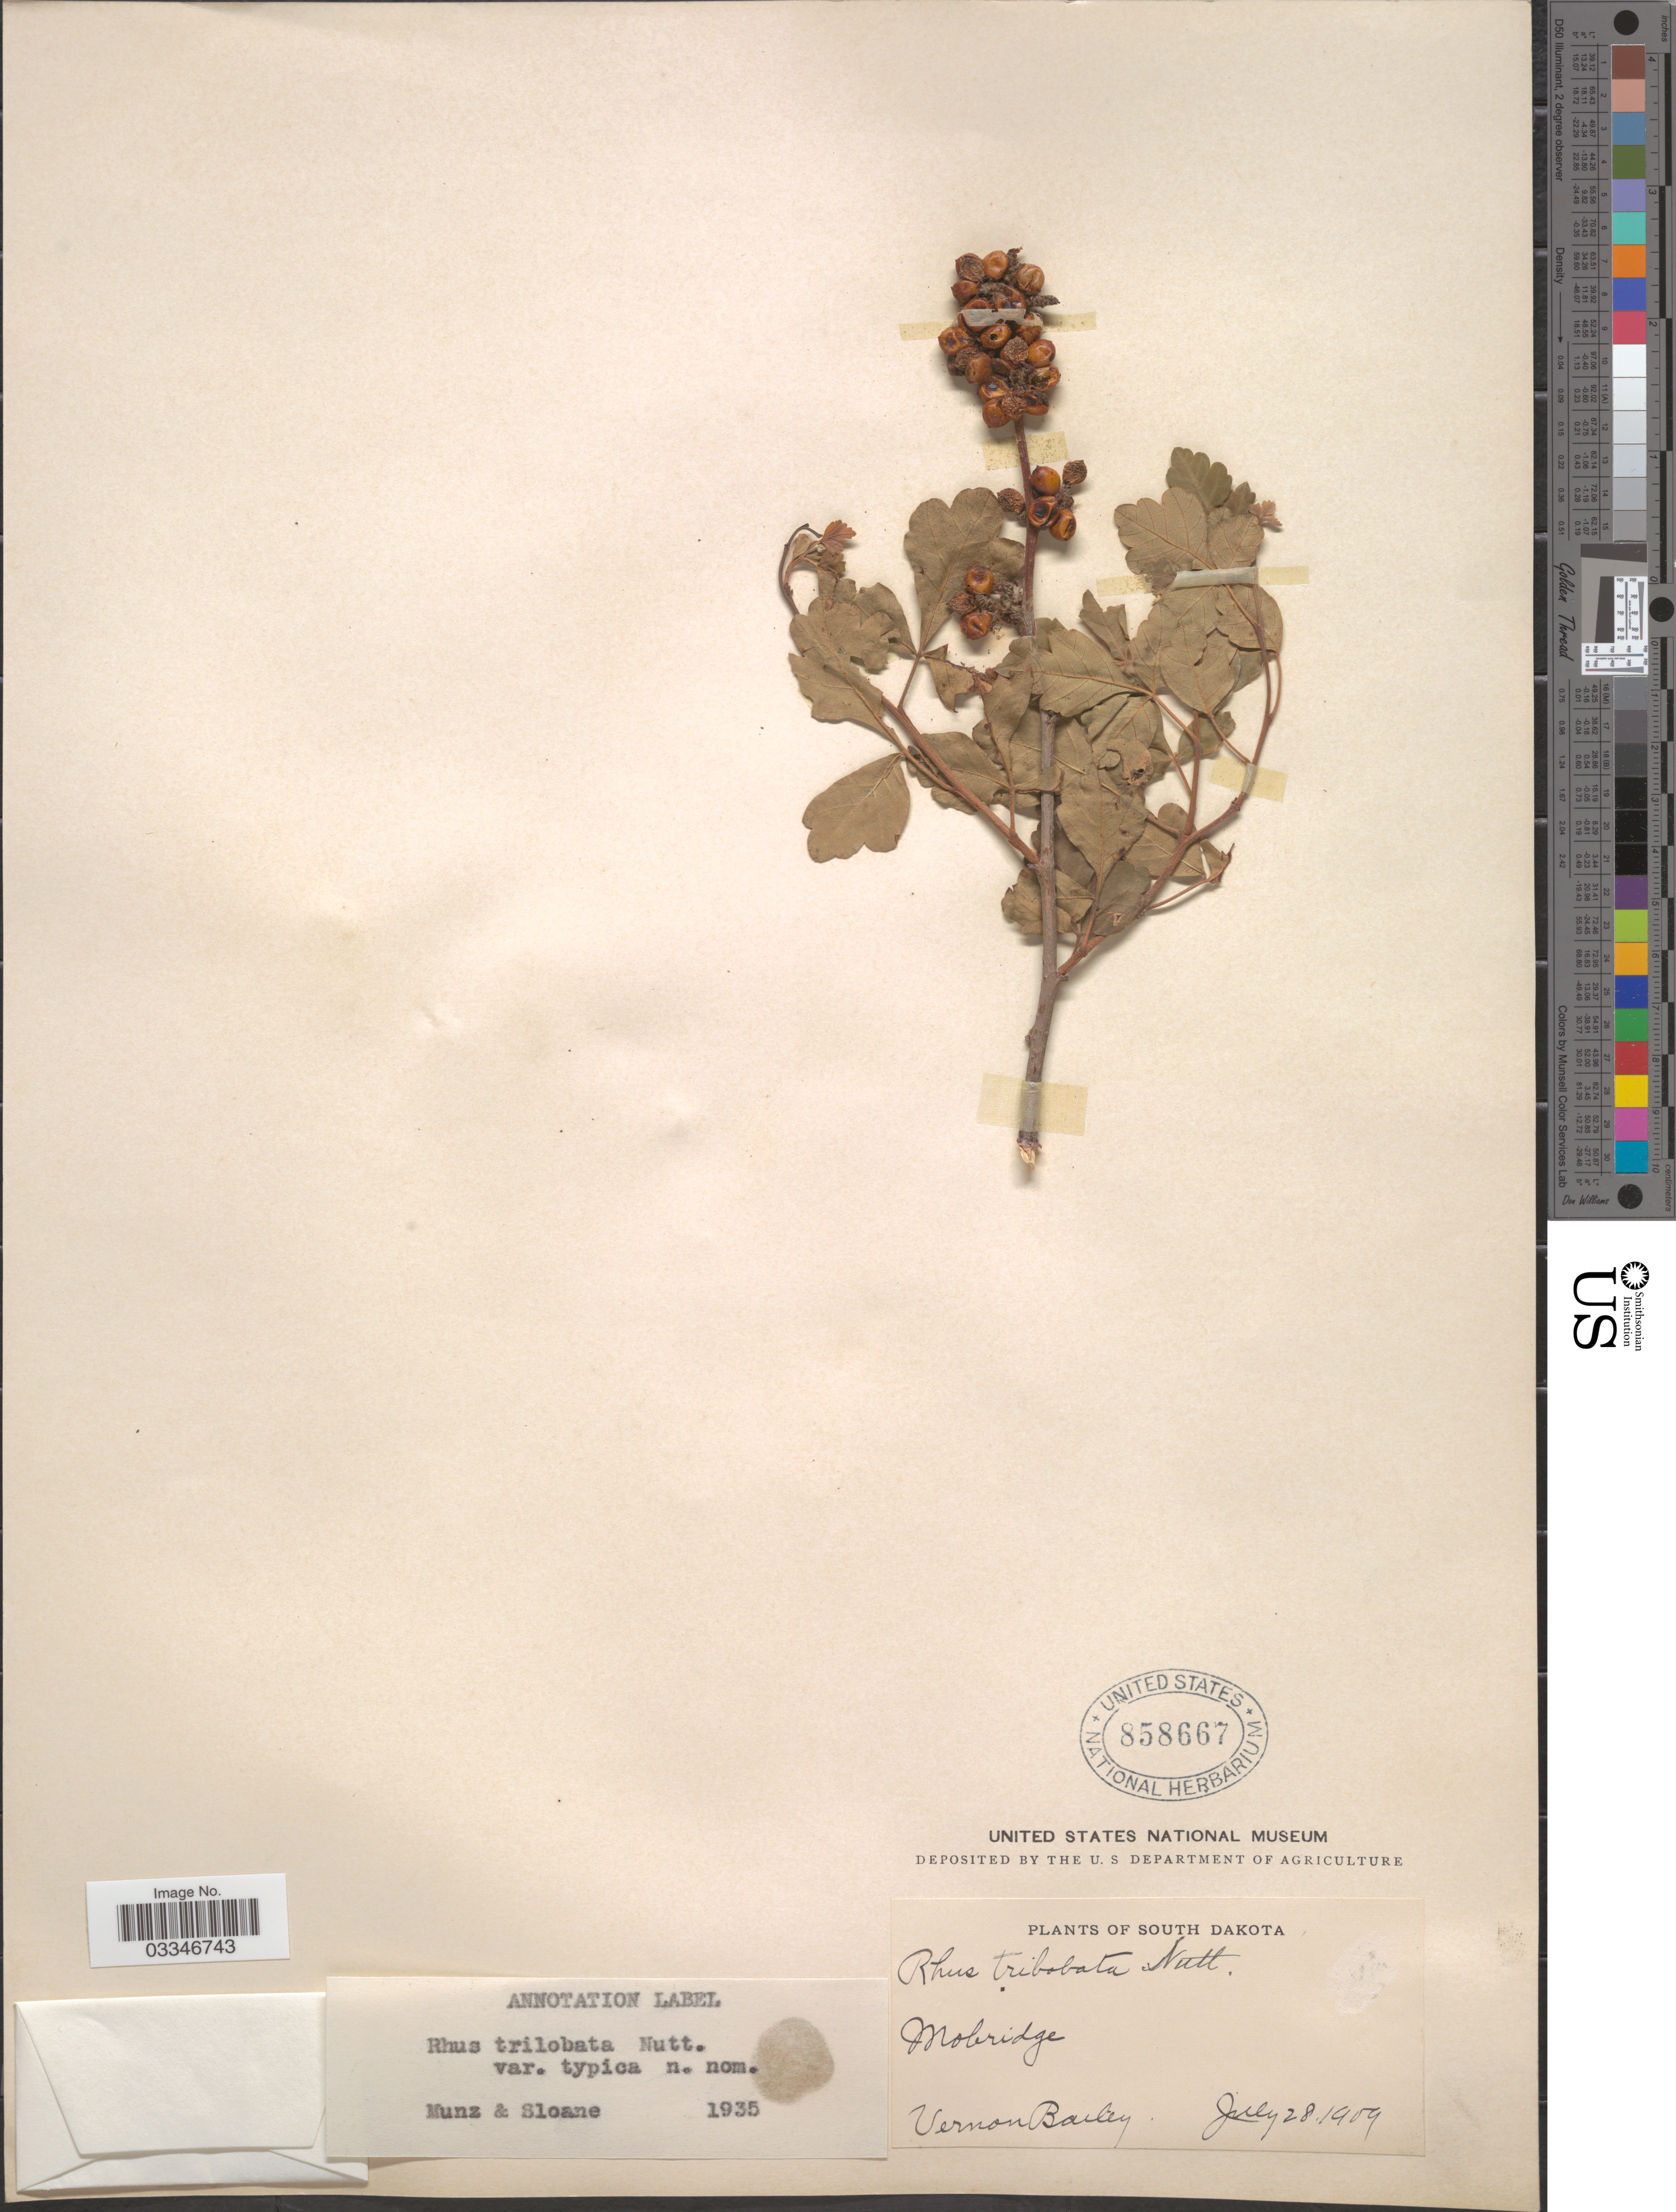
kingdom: Plantae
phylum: Tracheophyta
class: Magnoliopsida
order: Sapindales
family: Anacardiaceae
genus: Rhus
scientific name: Rhus trilobata var. typica Munz & Sloane ined.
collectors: V. O. Bailey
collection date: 1909-07-28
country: United States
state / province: South Dakota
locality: Mobridge.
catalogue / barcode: US 858667